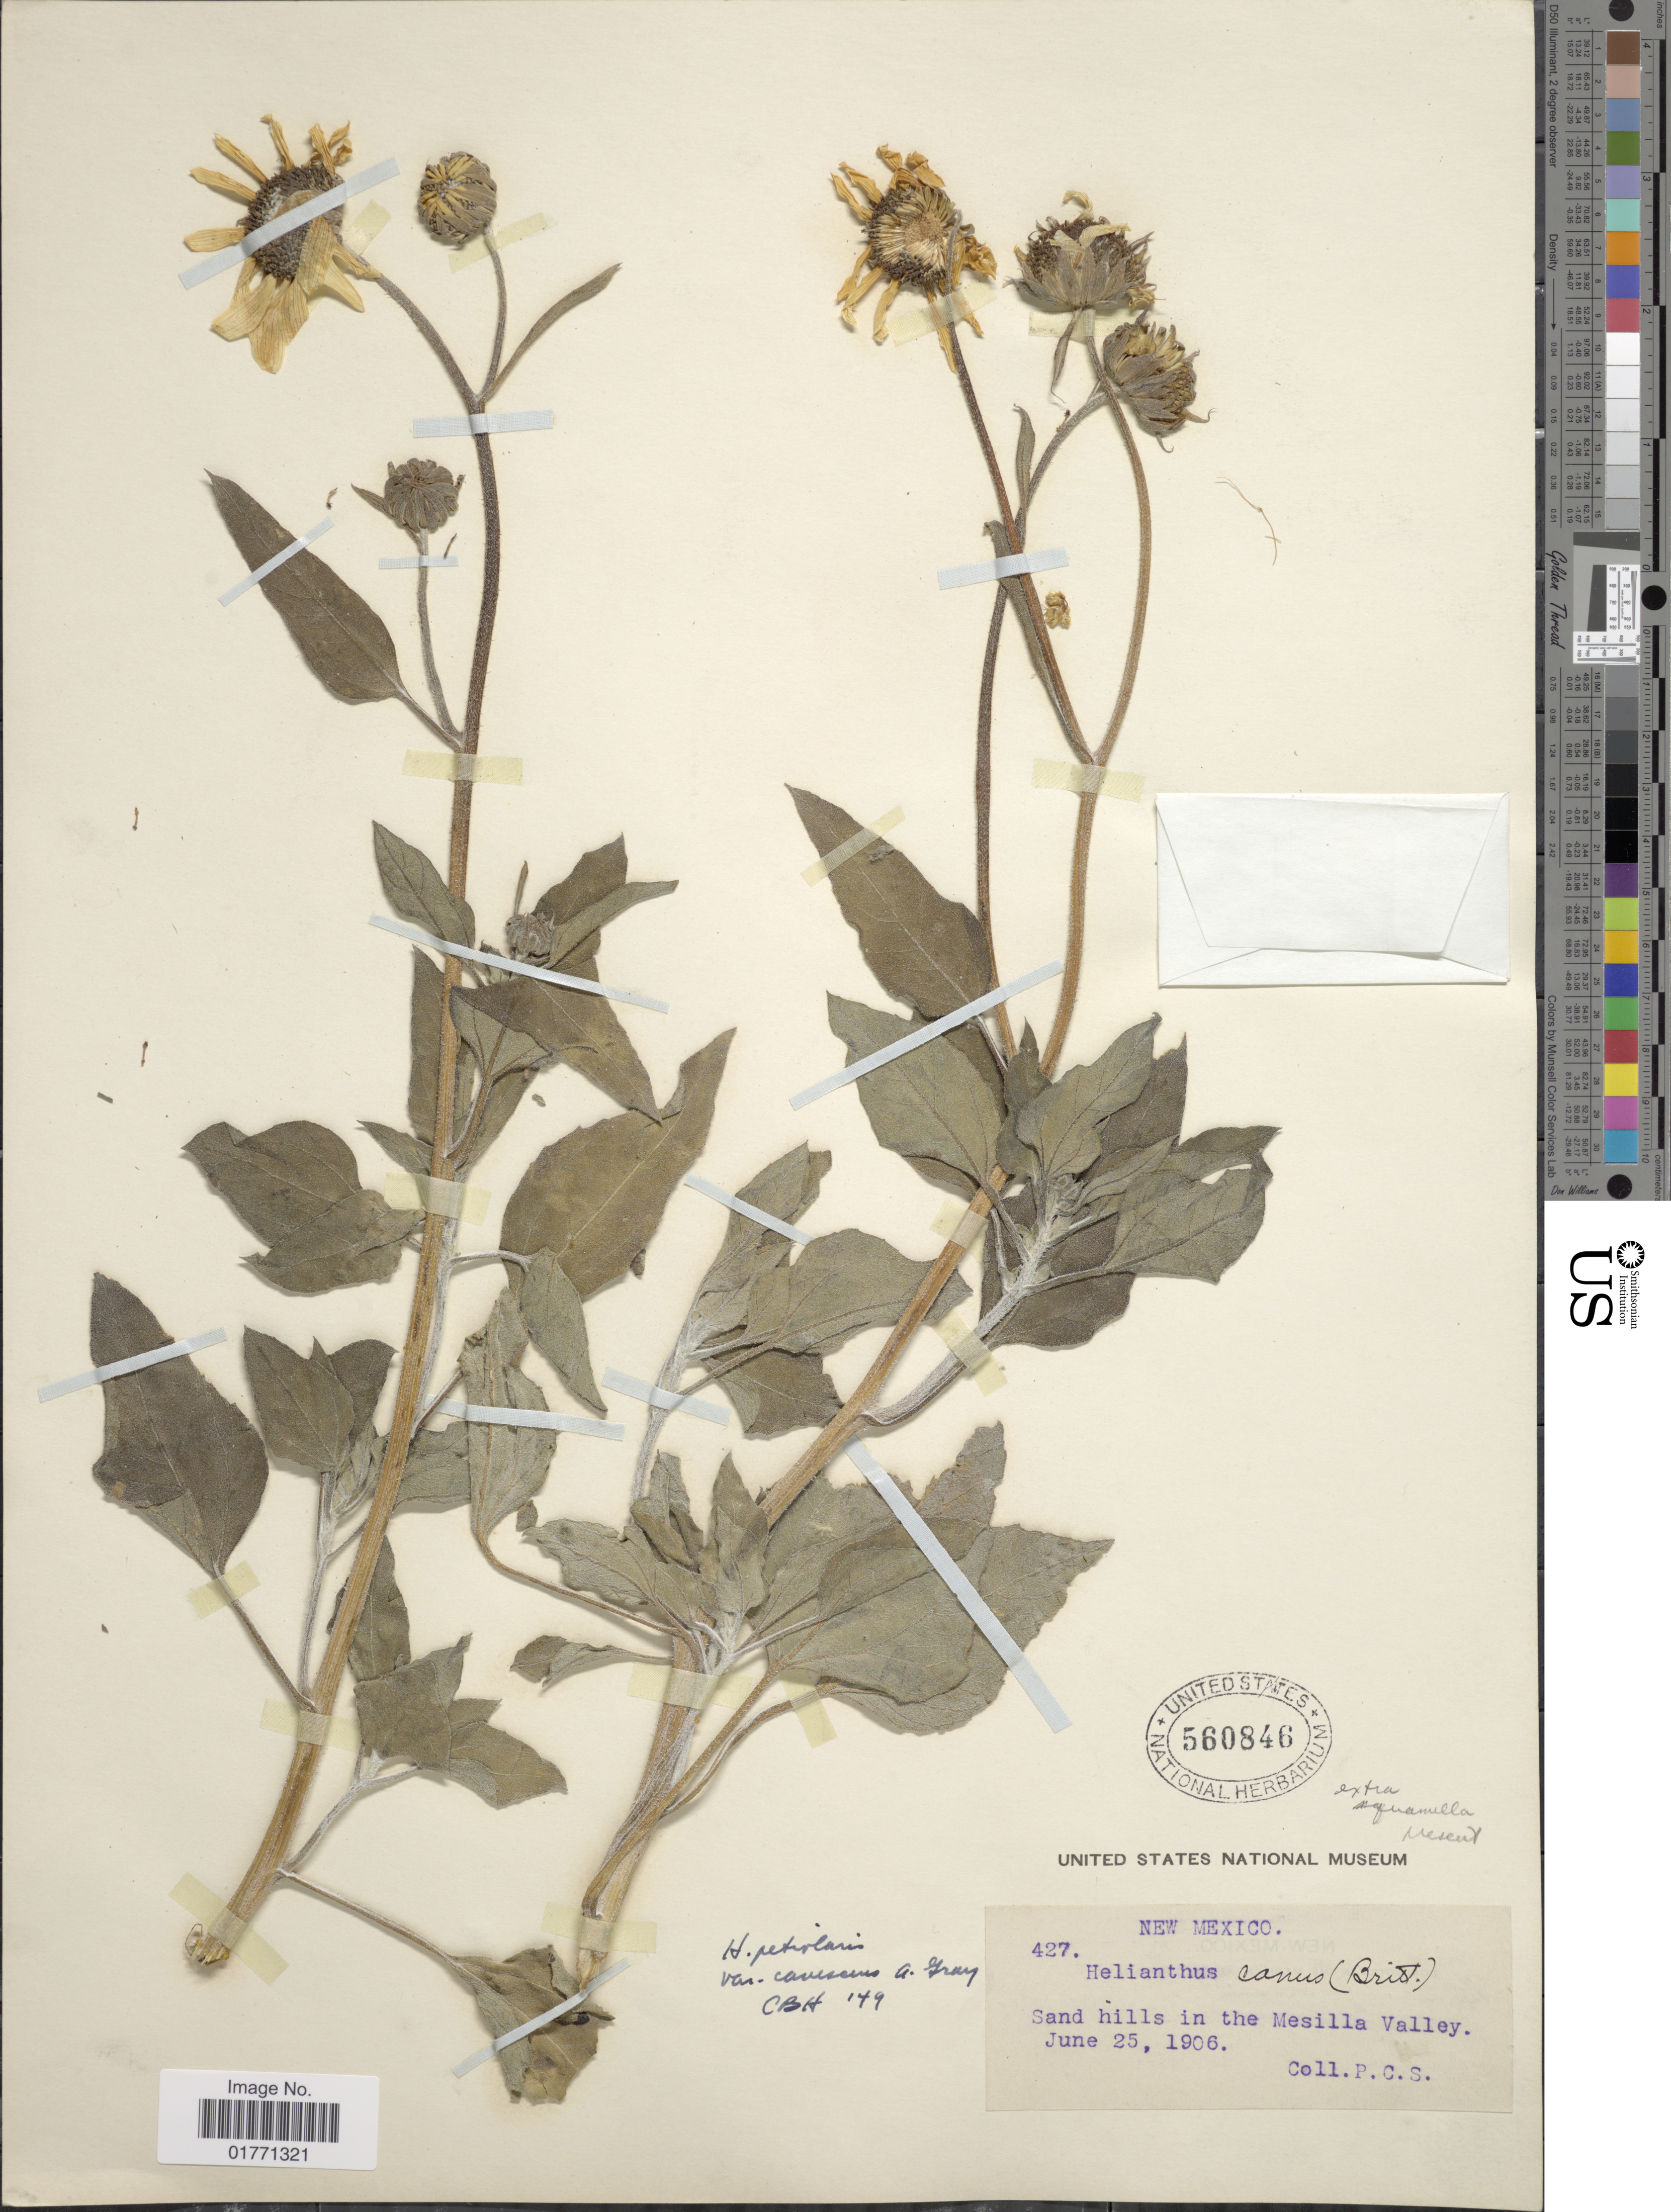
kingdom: Plantae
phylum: Tracheophyta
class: Magnoliopsida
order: Asterales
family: Asteraceae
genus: Helianthus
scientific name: Helianthus petiolaris var. canescens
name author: Nutt.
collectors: P. C. S.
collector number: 427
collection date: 1906-06-25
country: United States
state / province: New Mexico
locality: Sand hills in the Mesilla Valley.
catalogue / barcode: US 560846